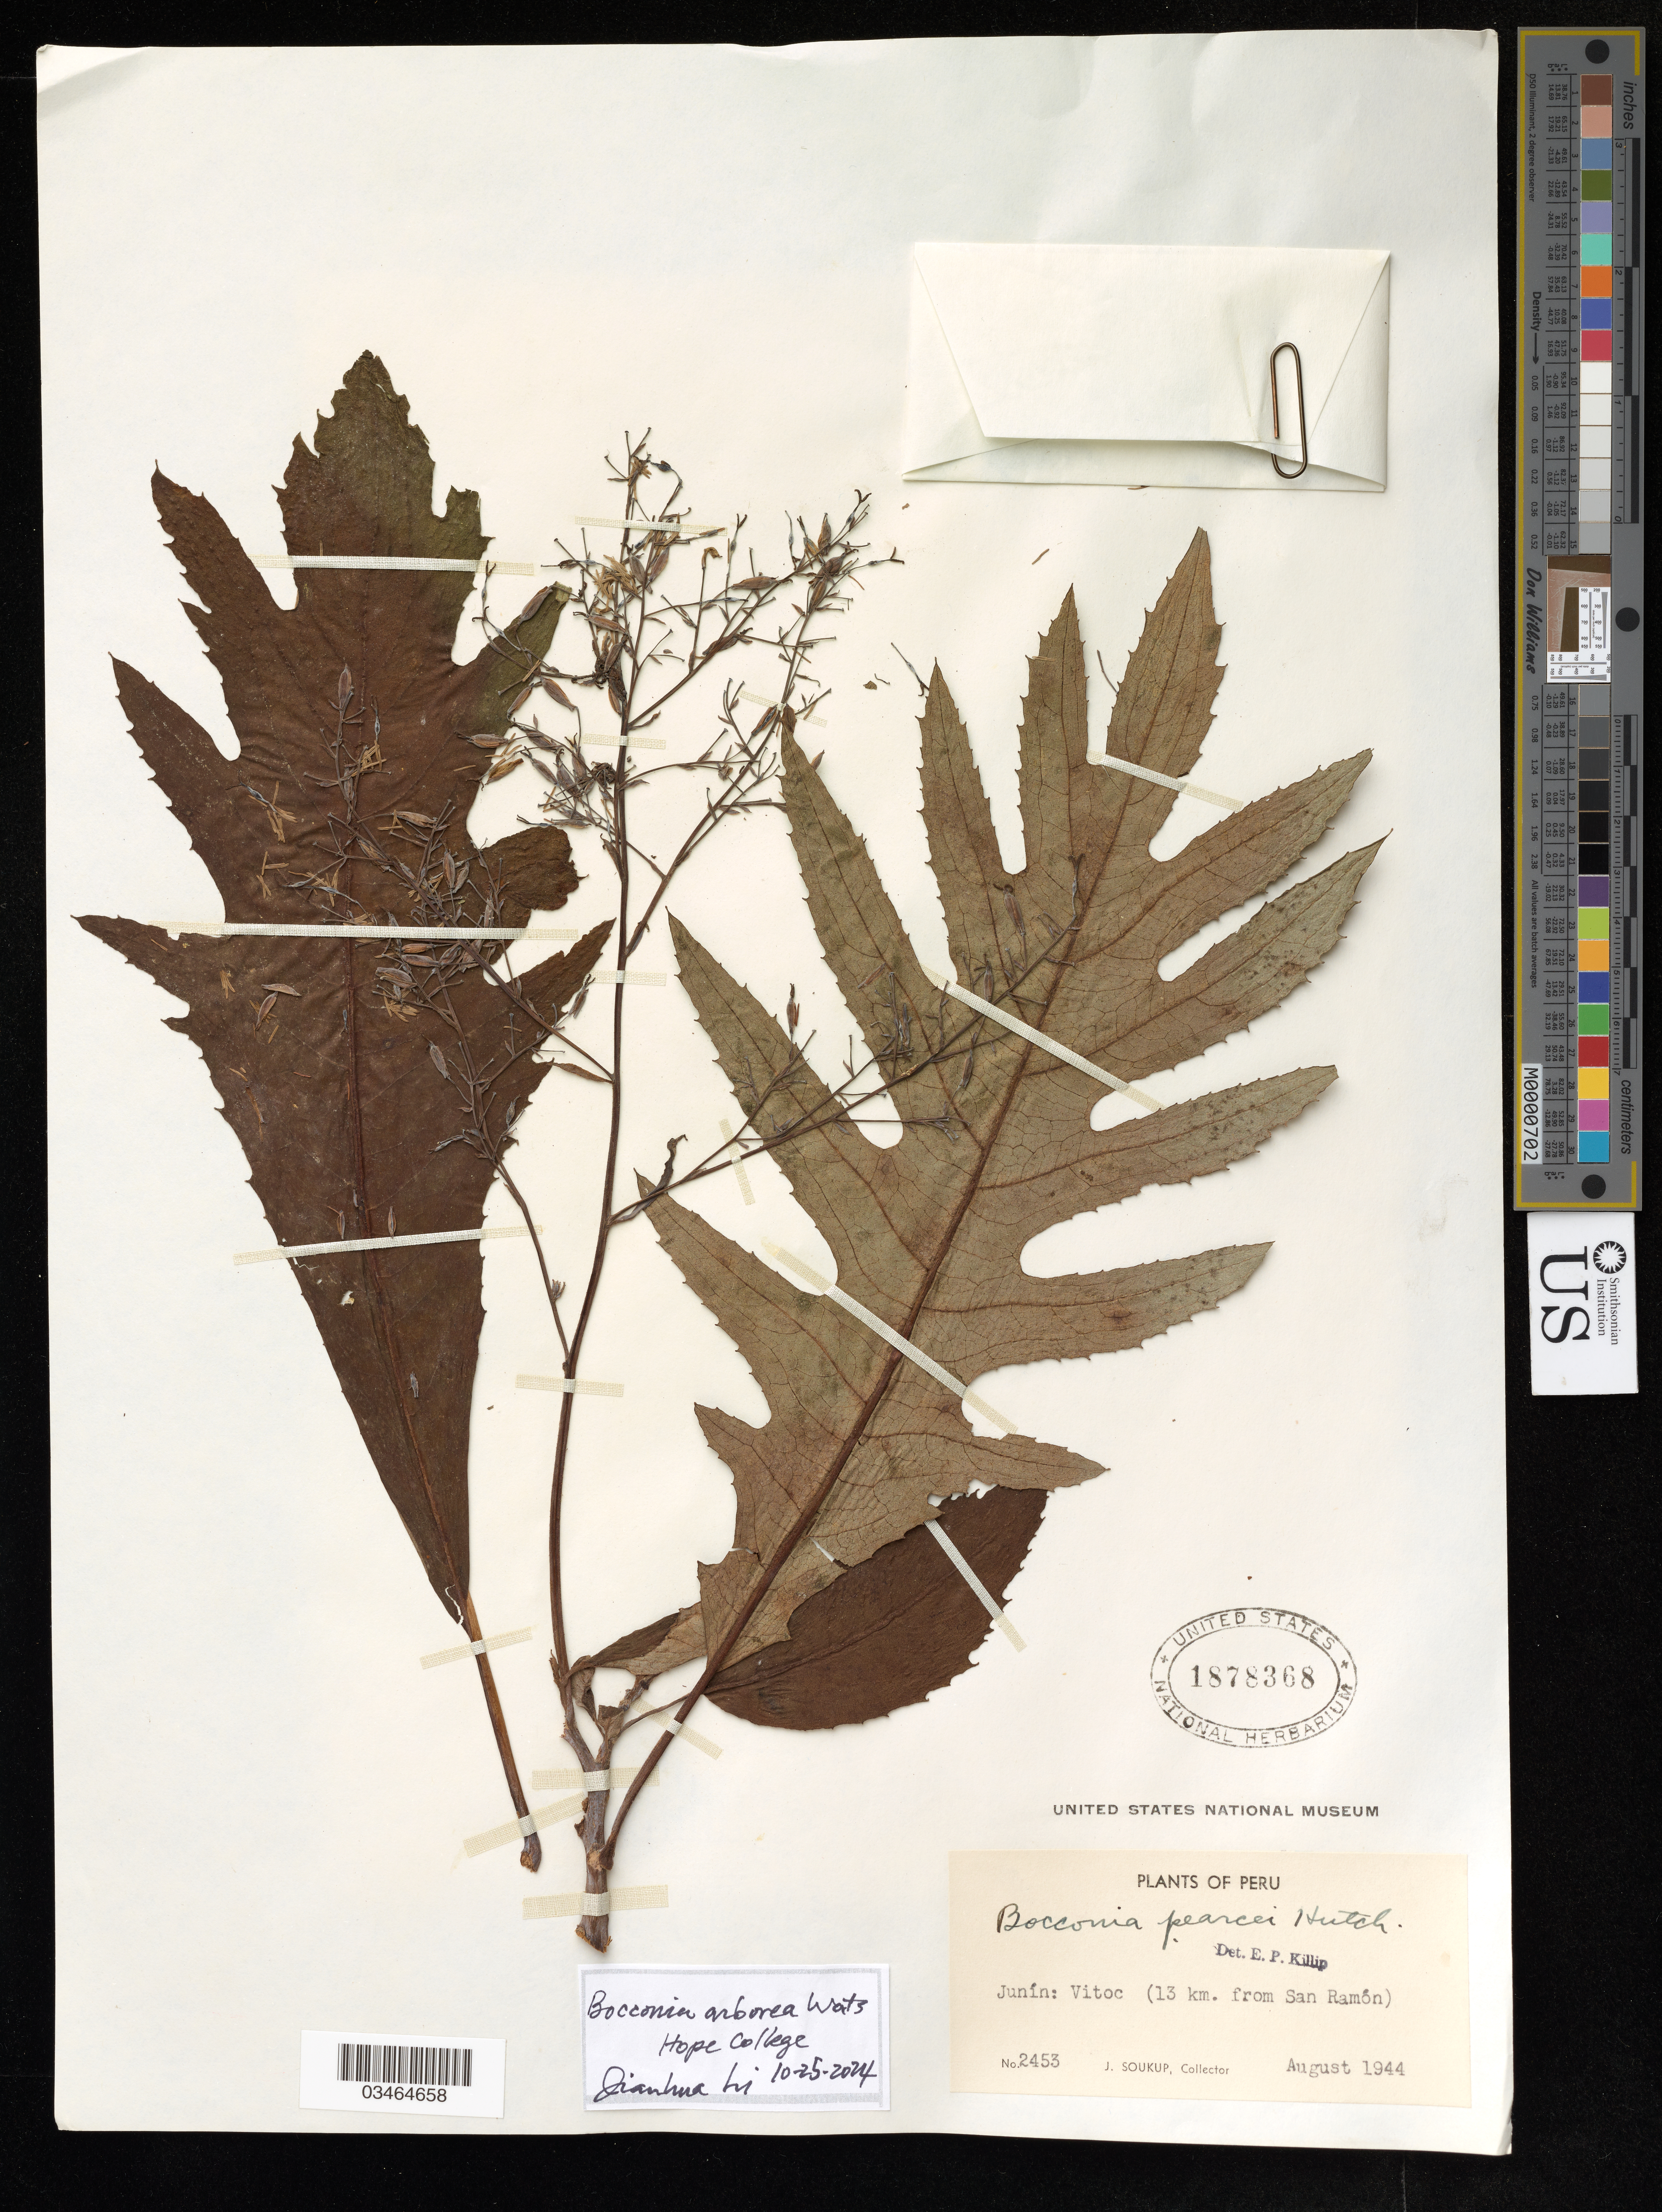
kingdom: Plantae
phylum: Tracheophyta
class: Magnoliopsida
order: Ranunculales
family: Papaveraceae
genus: Bocconia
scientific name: Bocconia arborea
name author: S. Watson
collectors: J. Soukup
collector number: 2453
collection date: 1944-08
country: Peru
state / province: Junin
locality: Vitoc (13 km. from San Ramón).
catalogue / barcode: US 1878368